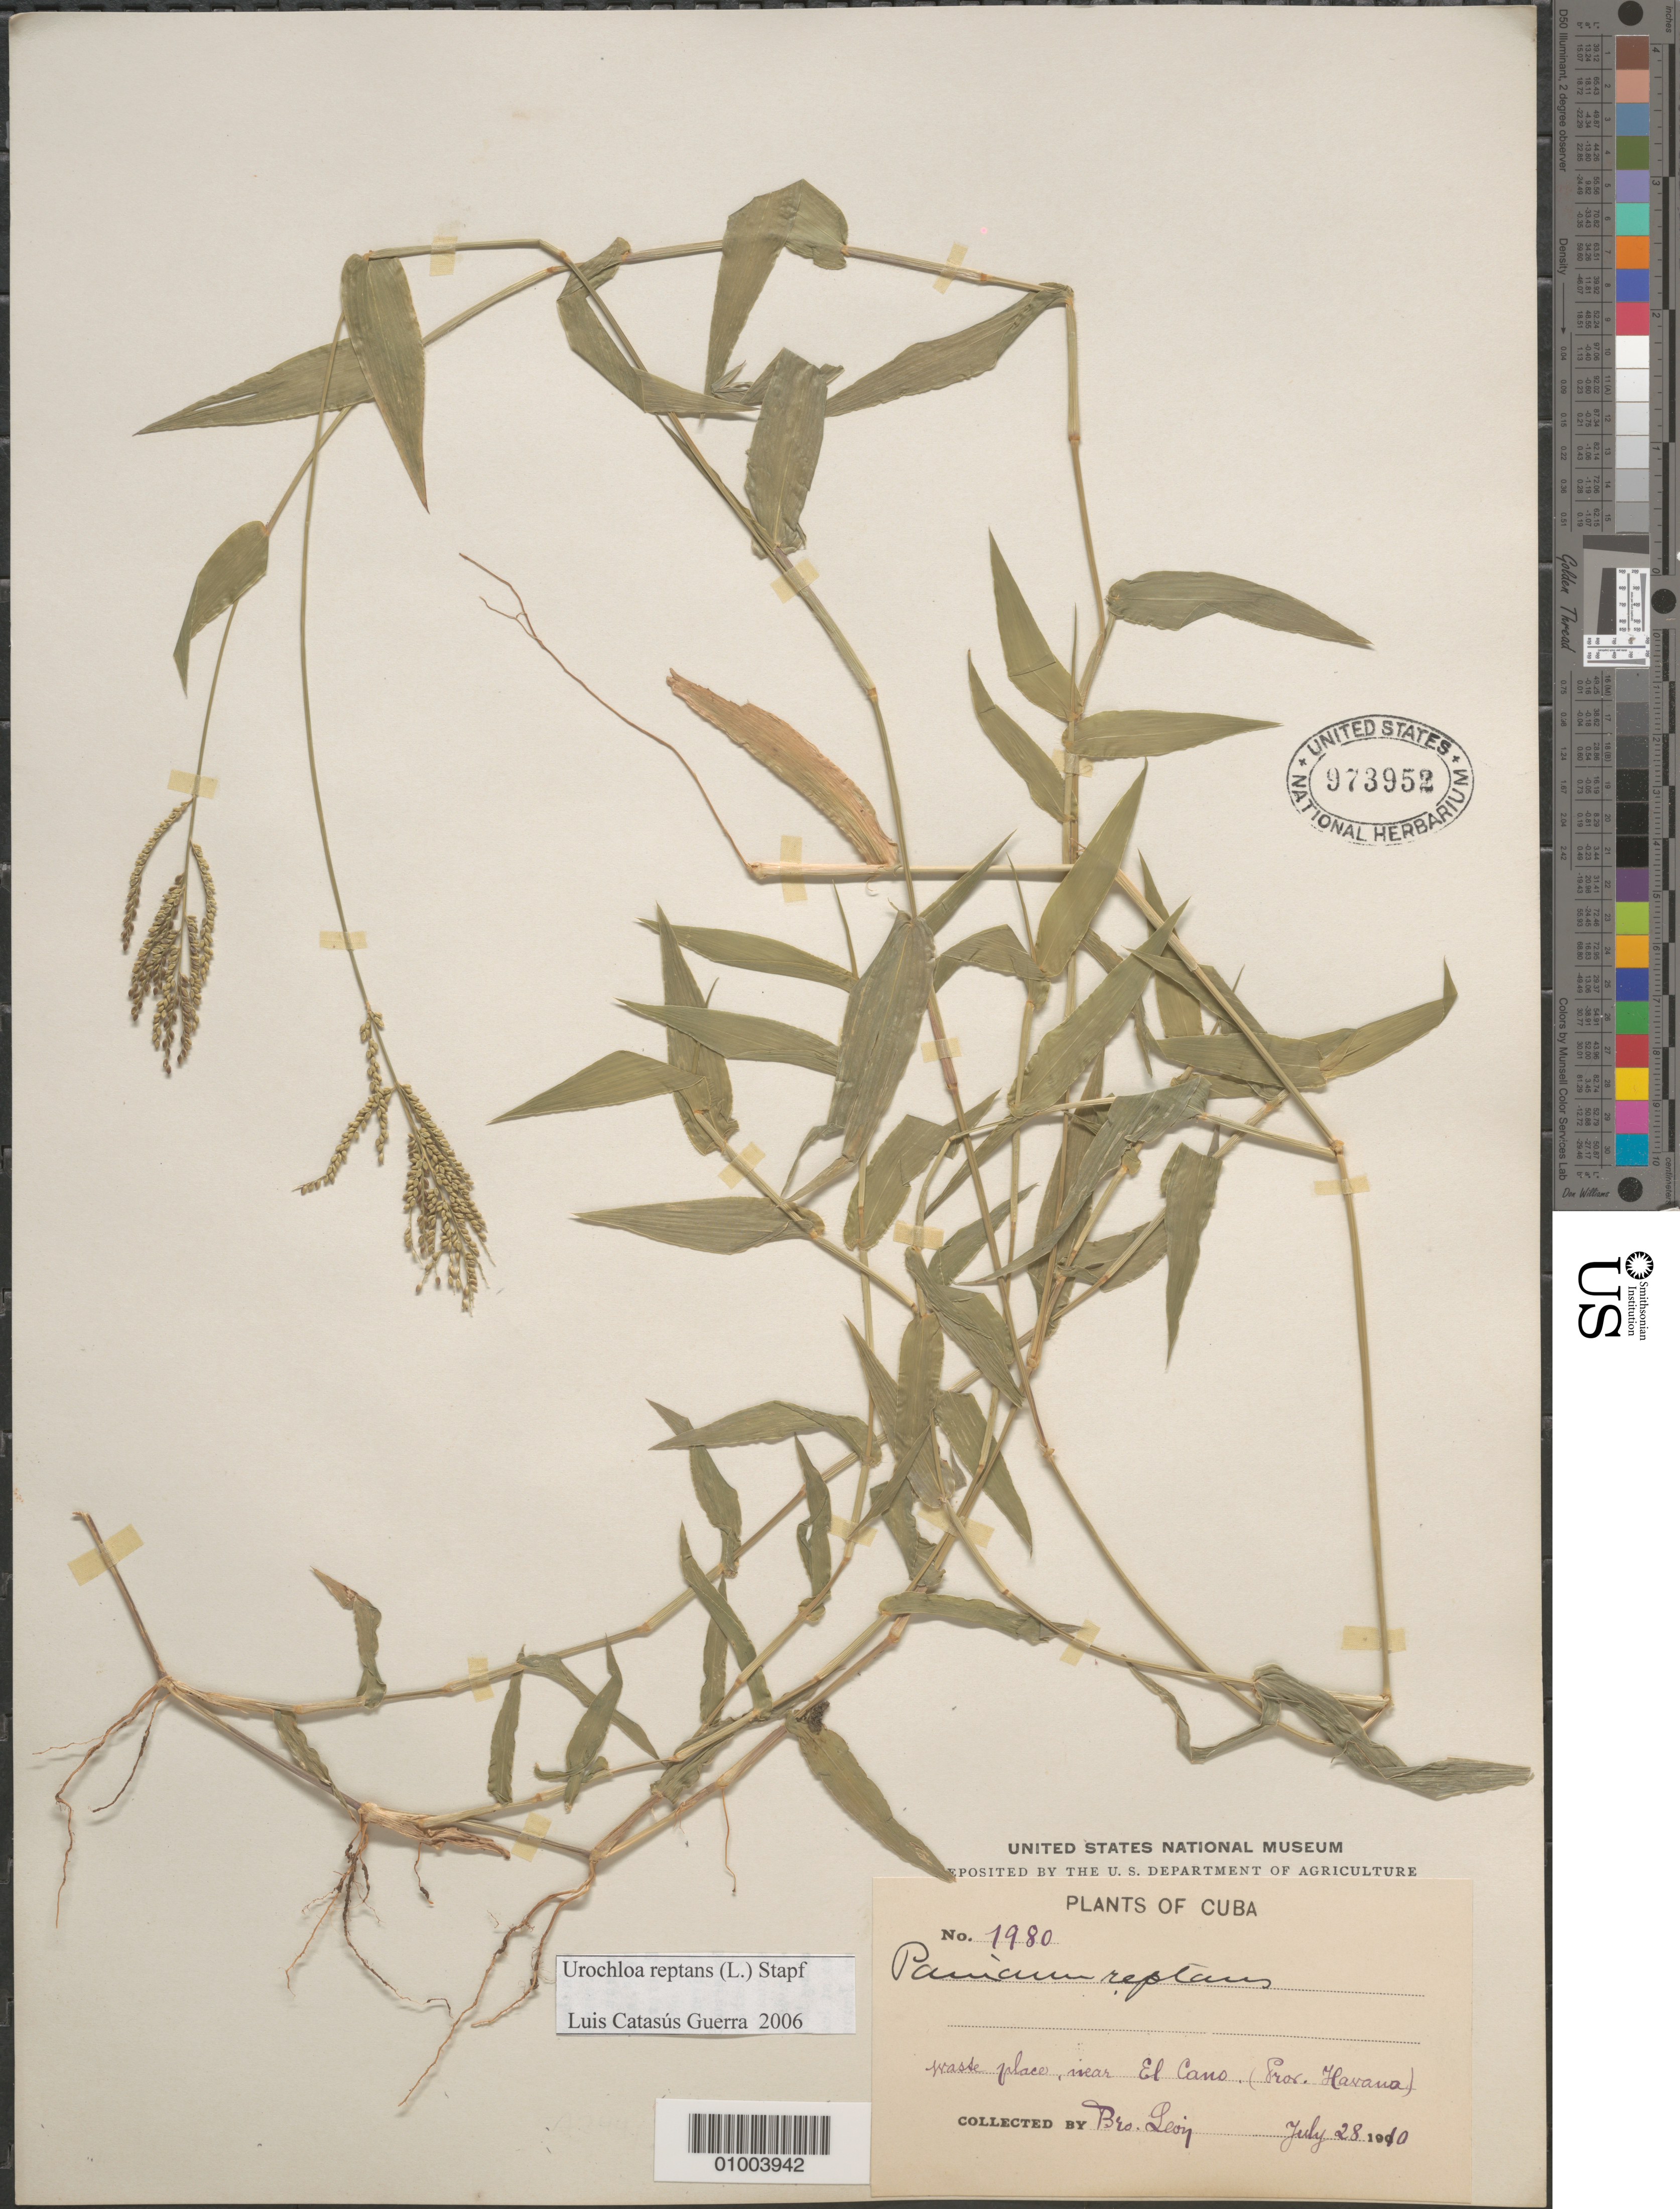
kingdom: Plantae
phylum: Tracheophyta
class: Liliopsida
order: Poales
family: Poaceae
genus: Urochloa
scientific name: Urochloa reptans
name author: (L.) Stapf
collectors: Bro. León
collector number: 1980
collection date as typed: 28 Jul 1910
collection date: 1910-07-28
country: Cuba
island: Cuba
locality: Near El Cano (Prov Havana)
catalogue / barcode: US 973952